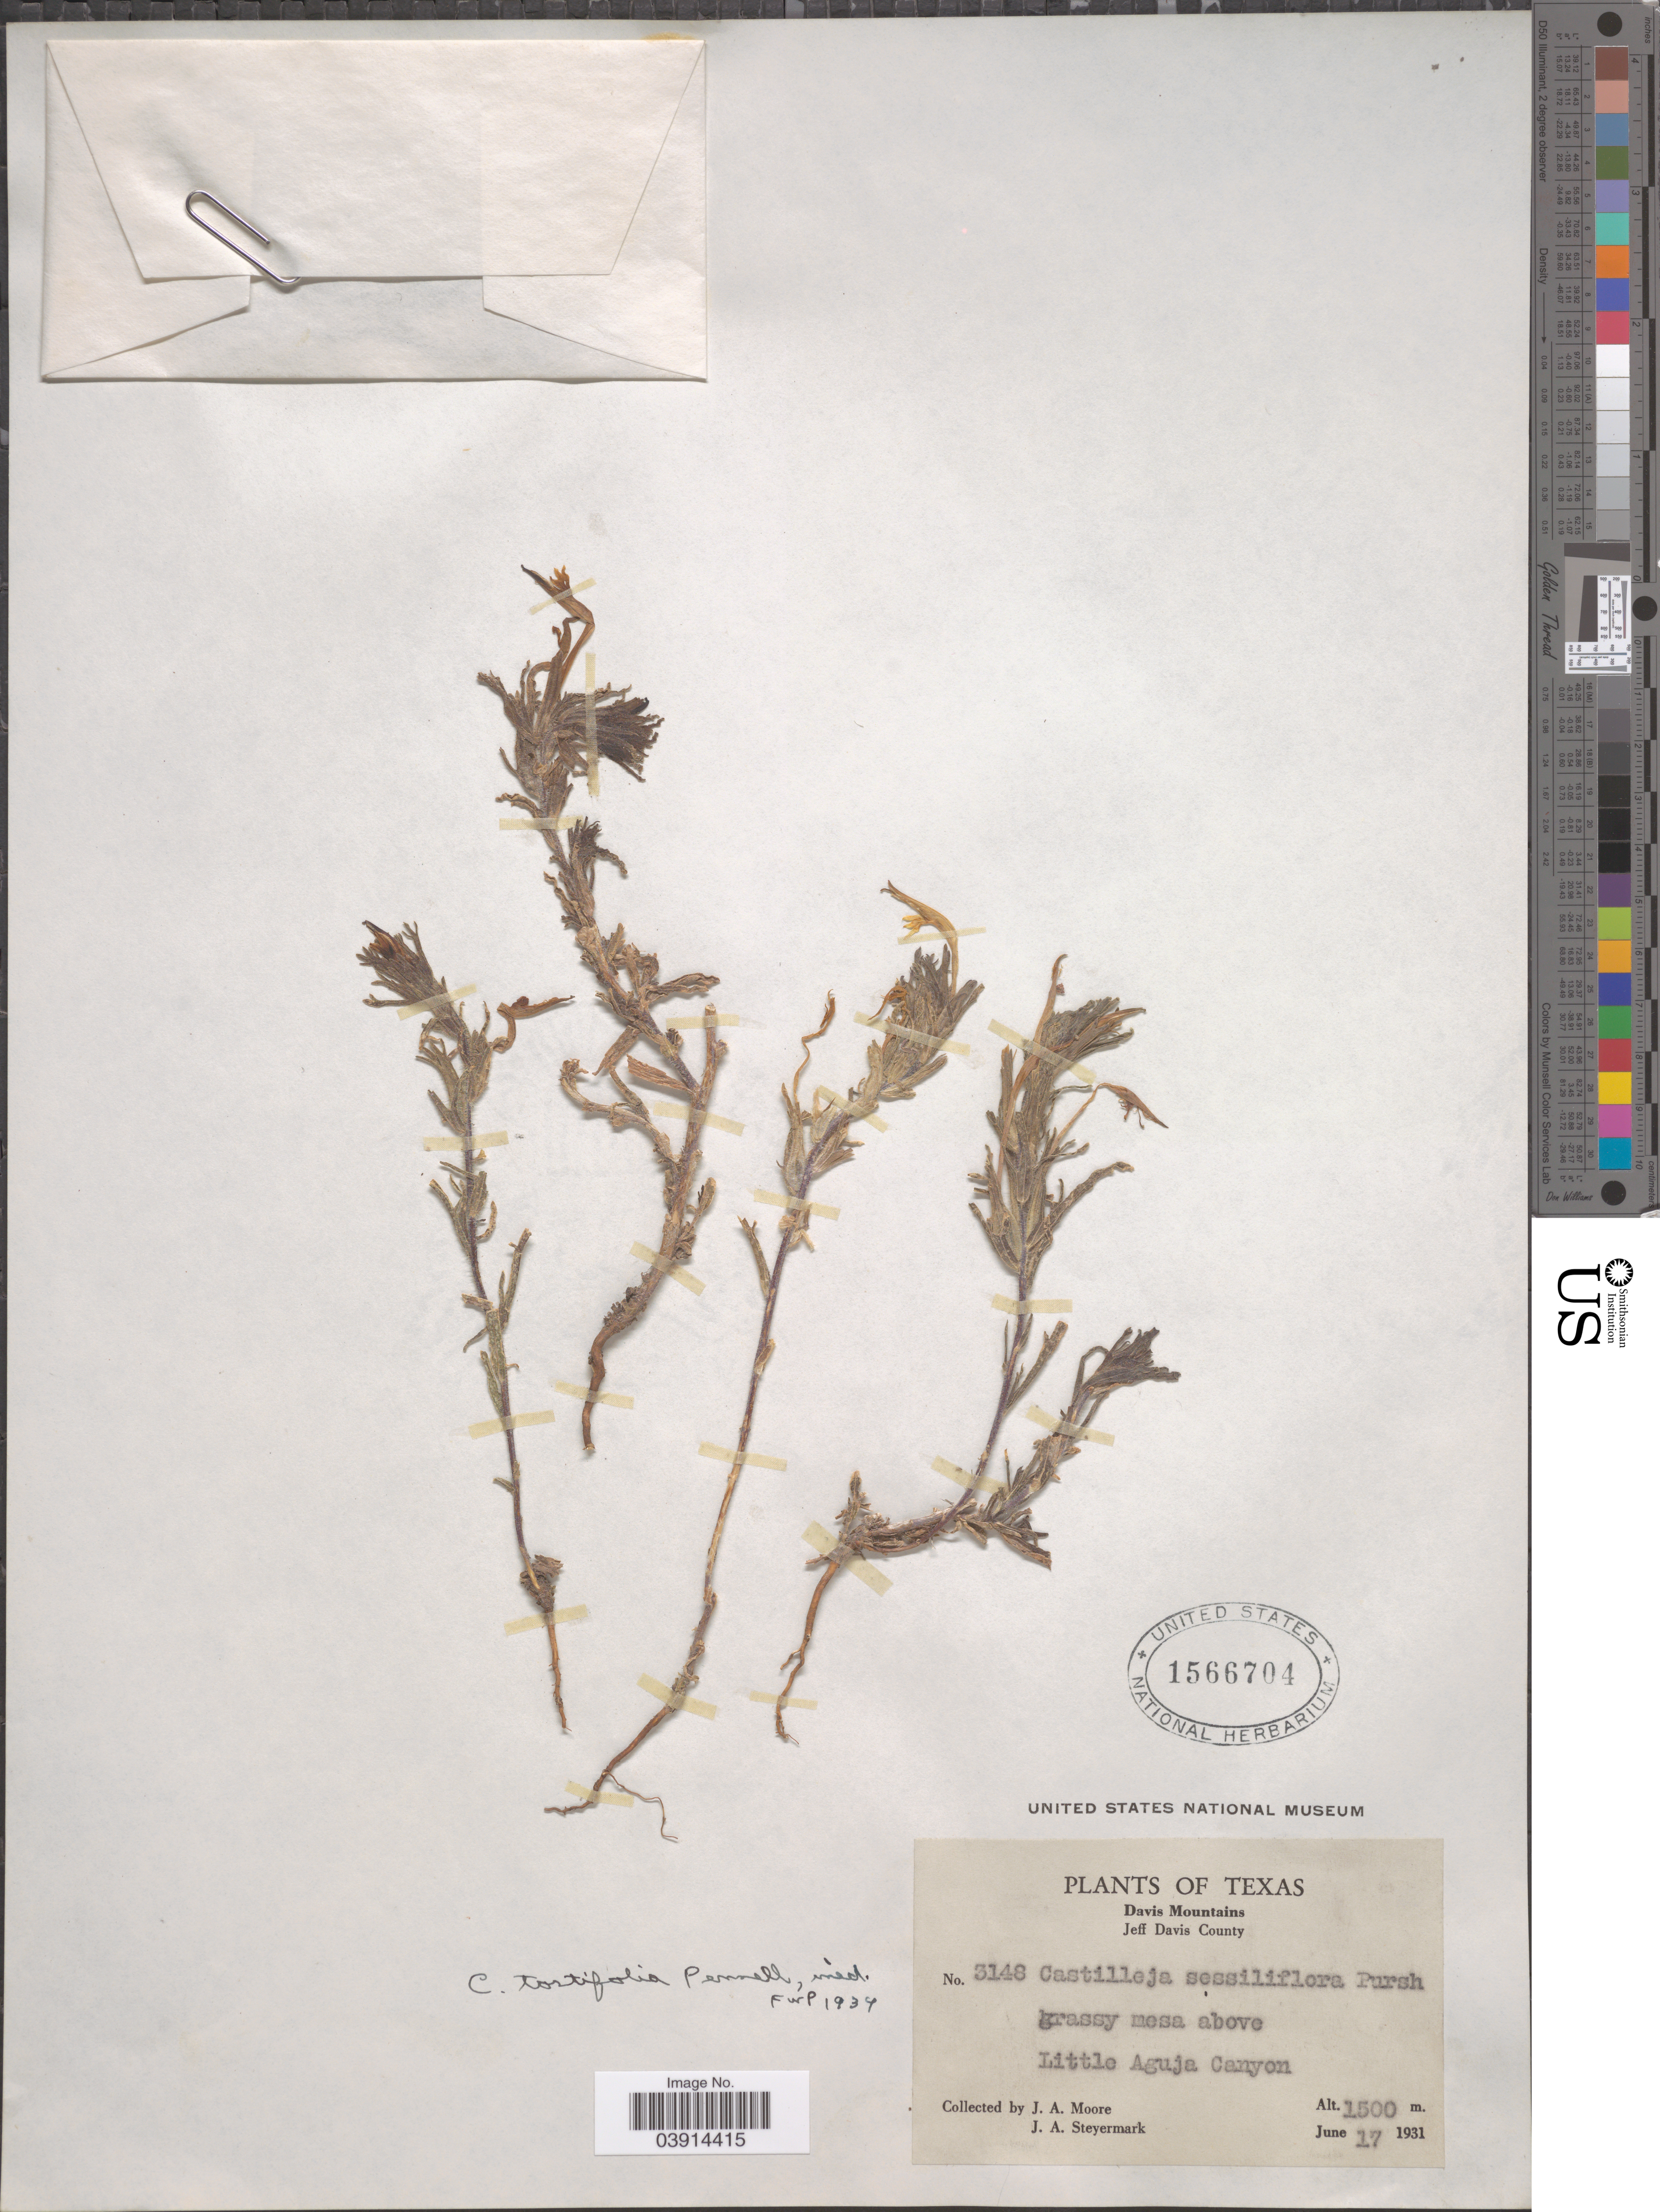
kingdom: Plantae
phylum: Tracheophyta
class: Magnoliopsida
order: Lamiales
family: Orobanchaceae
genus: Castilleja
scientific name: Castilleja tortifolia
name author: Pennell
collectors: J. A. Moore & J. Steyermark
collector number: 3148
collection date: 1931-06-17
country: United States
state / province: Texas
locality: Davis Mountains. Jeff Davis County. Little Aguja Canyon.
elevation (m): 1500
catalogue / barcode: US 1566704